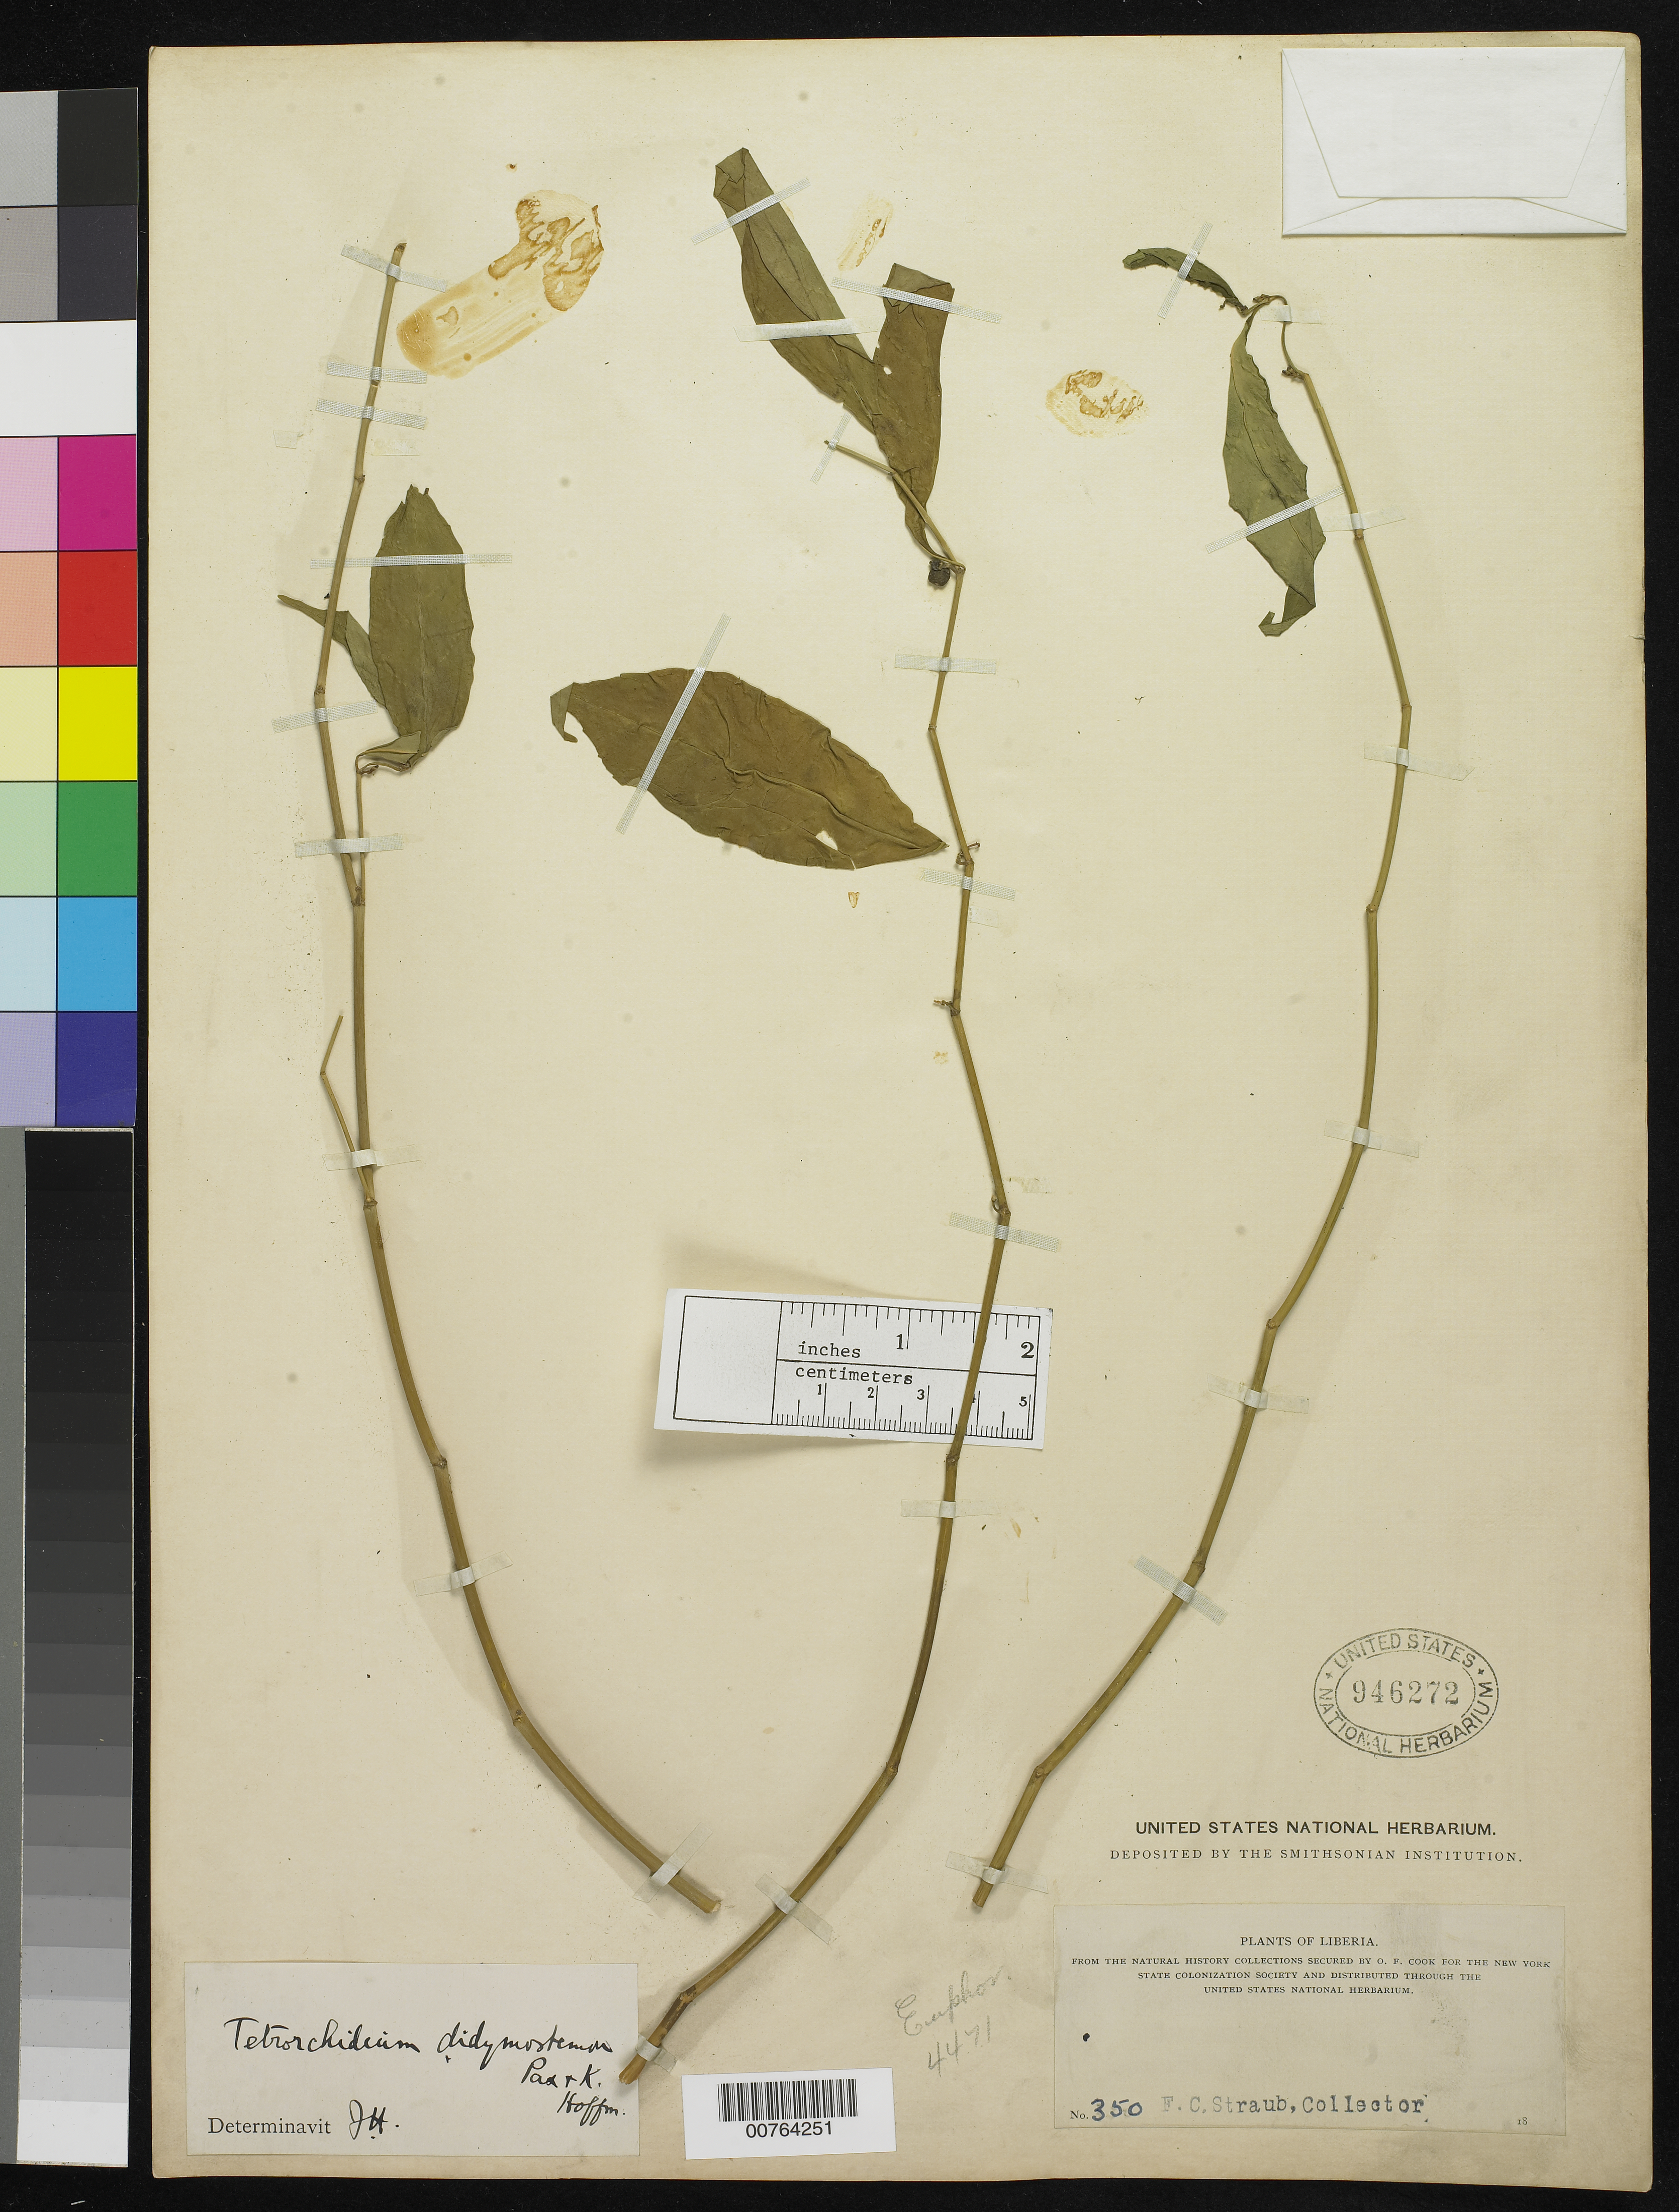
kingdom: Plantae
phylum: Tracheophyta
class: Magnoliopsida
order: Malpighiales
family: Euphorbiaceae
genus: Tetrorchidium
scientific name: Tetrorchidium didymostemon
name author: (Baill.) Pax & K. Hoffm.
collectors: F. Straub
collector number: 350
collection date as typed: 18--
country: Liberia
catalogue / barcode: US 946272